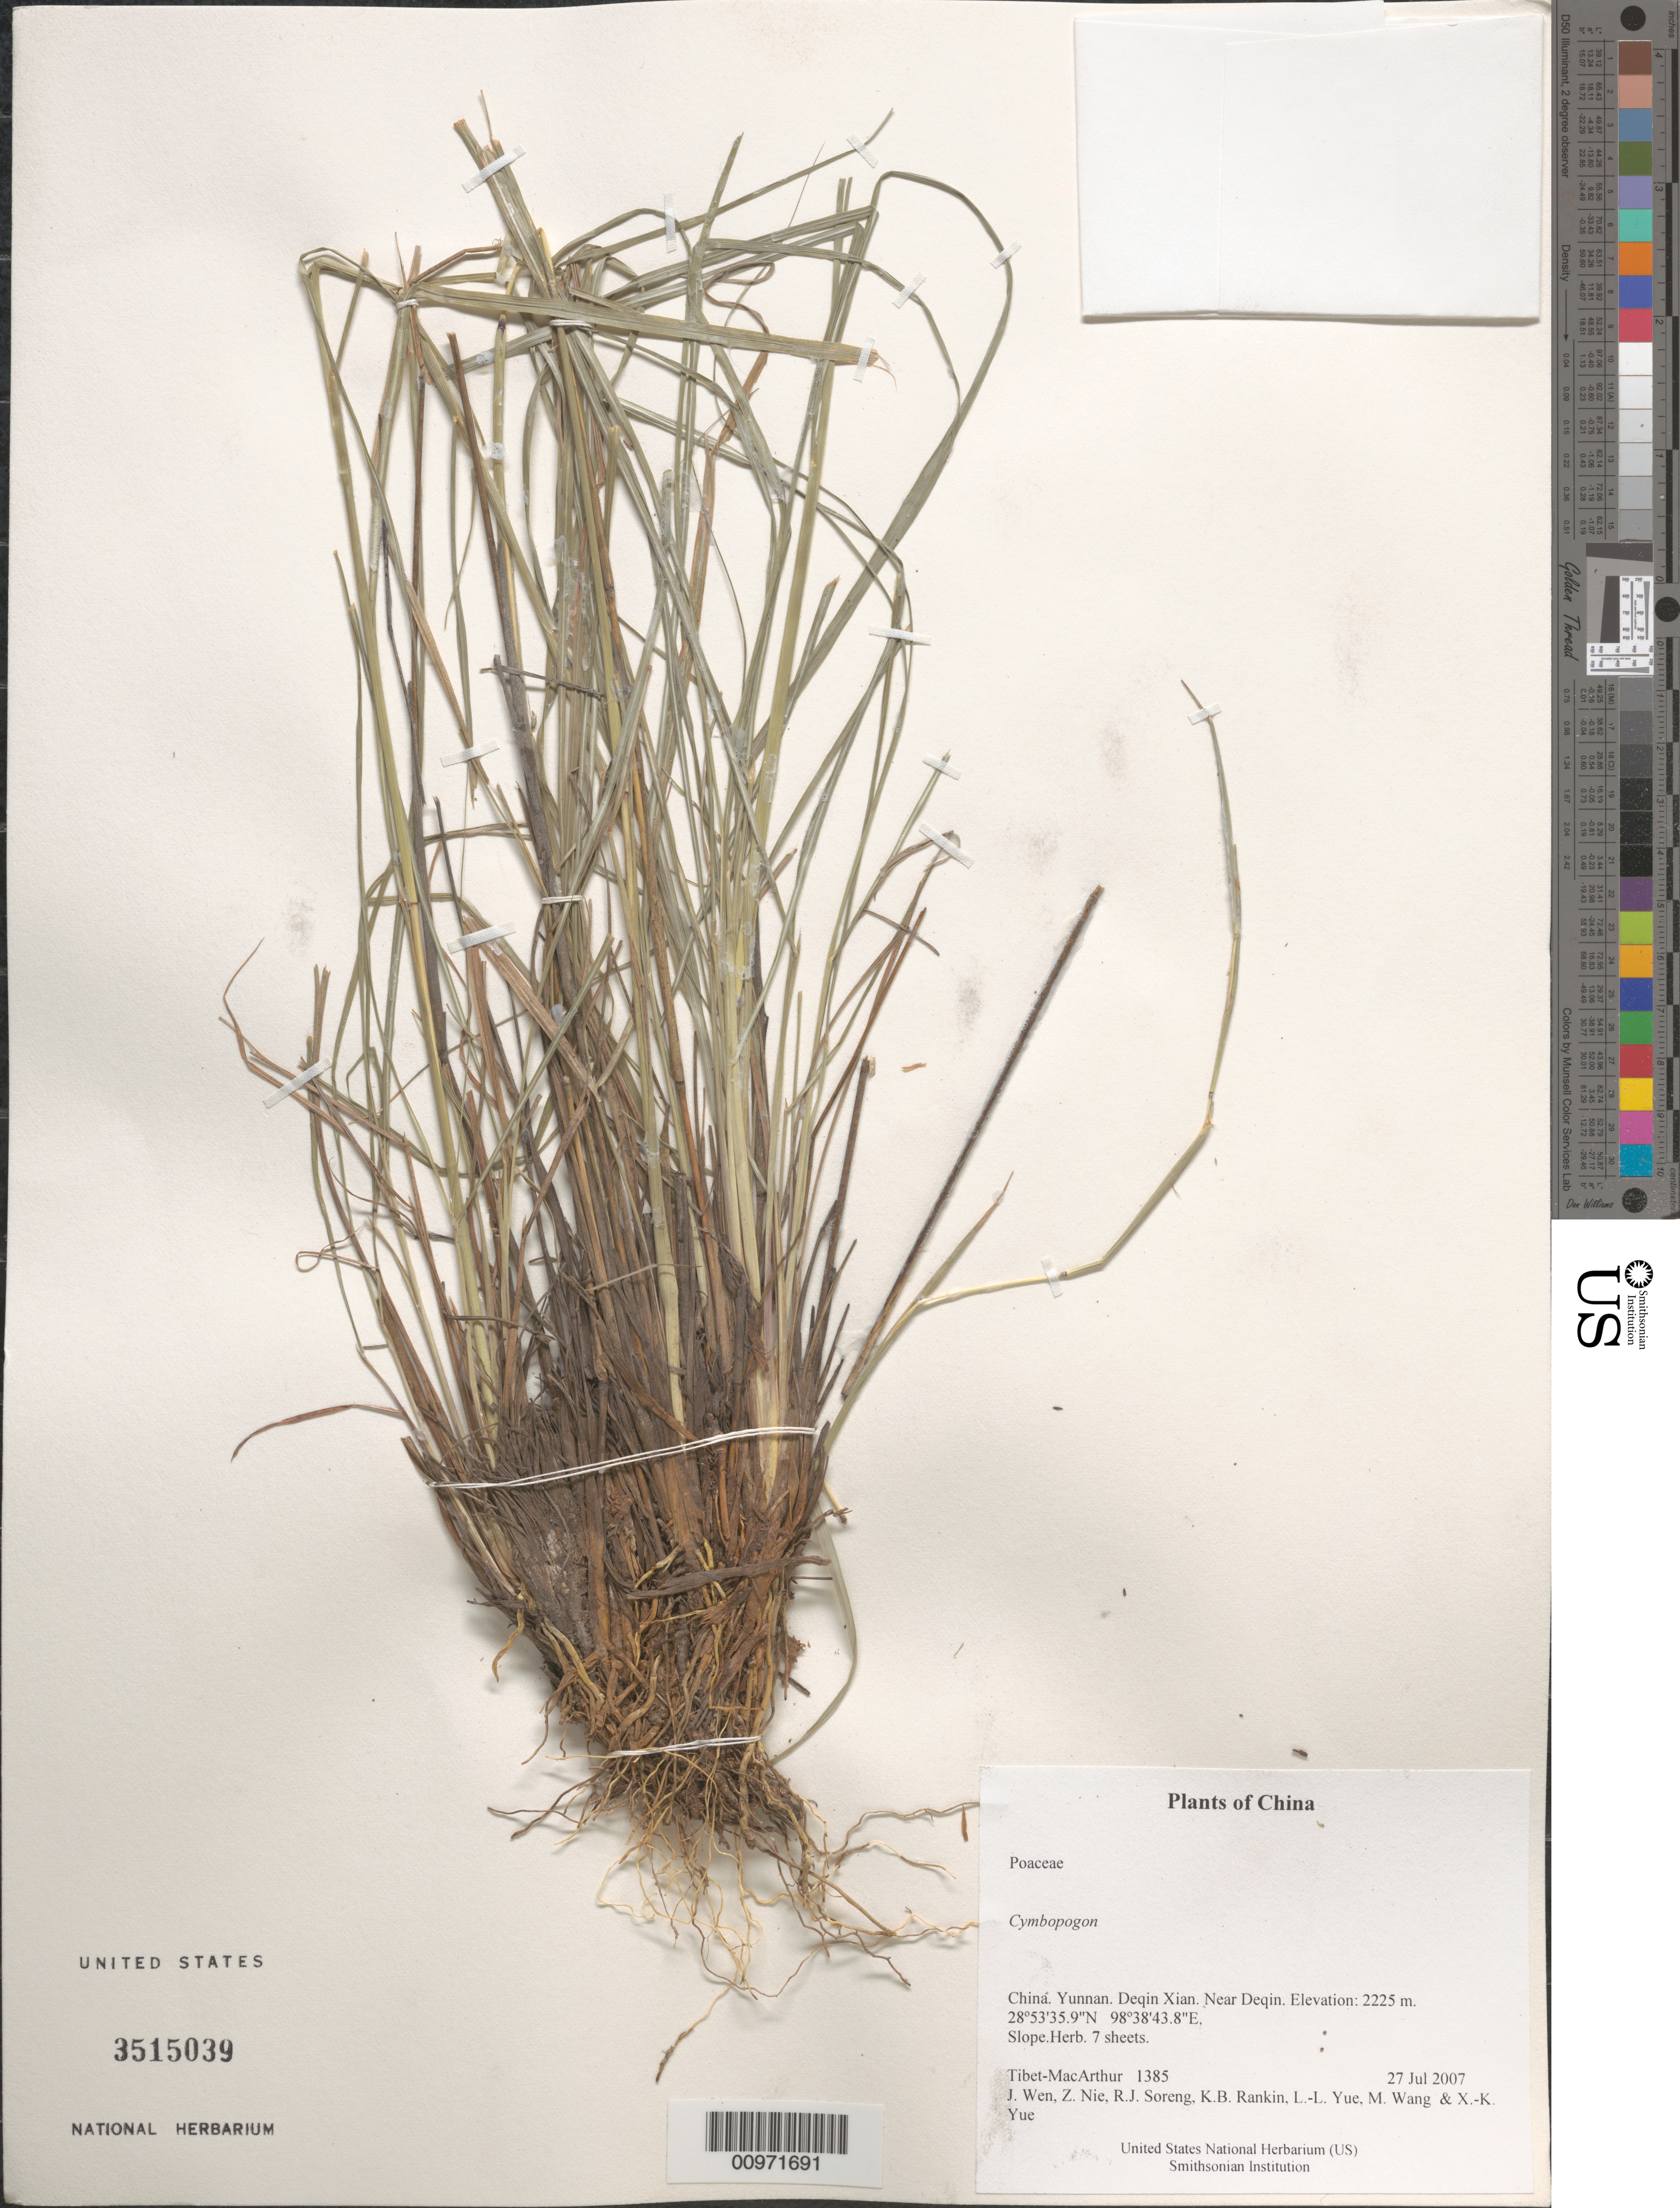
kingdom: Plantae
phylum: Tracheophyta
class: Liliopsida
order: Poales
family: Poaceae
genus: Cymbopogon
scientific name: Cymbopogon sp.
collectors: Tibet-MacArthur, J. Wen, Z. Nie, R. J. Soreng, K. Rankin, L. Yue, M. Wang & X. Yue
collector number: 1385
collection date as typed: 27 Jul 2007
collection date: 2007-07-27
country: China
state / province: Yunnan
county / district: Deqin Xian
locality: Near Deqin.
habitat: Slope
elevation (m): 2225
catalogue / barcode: US 3515039